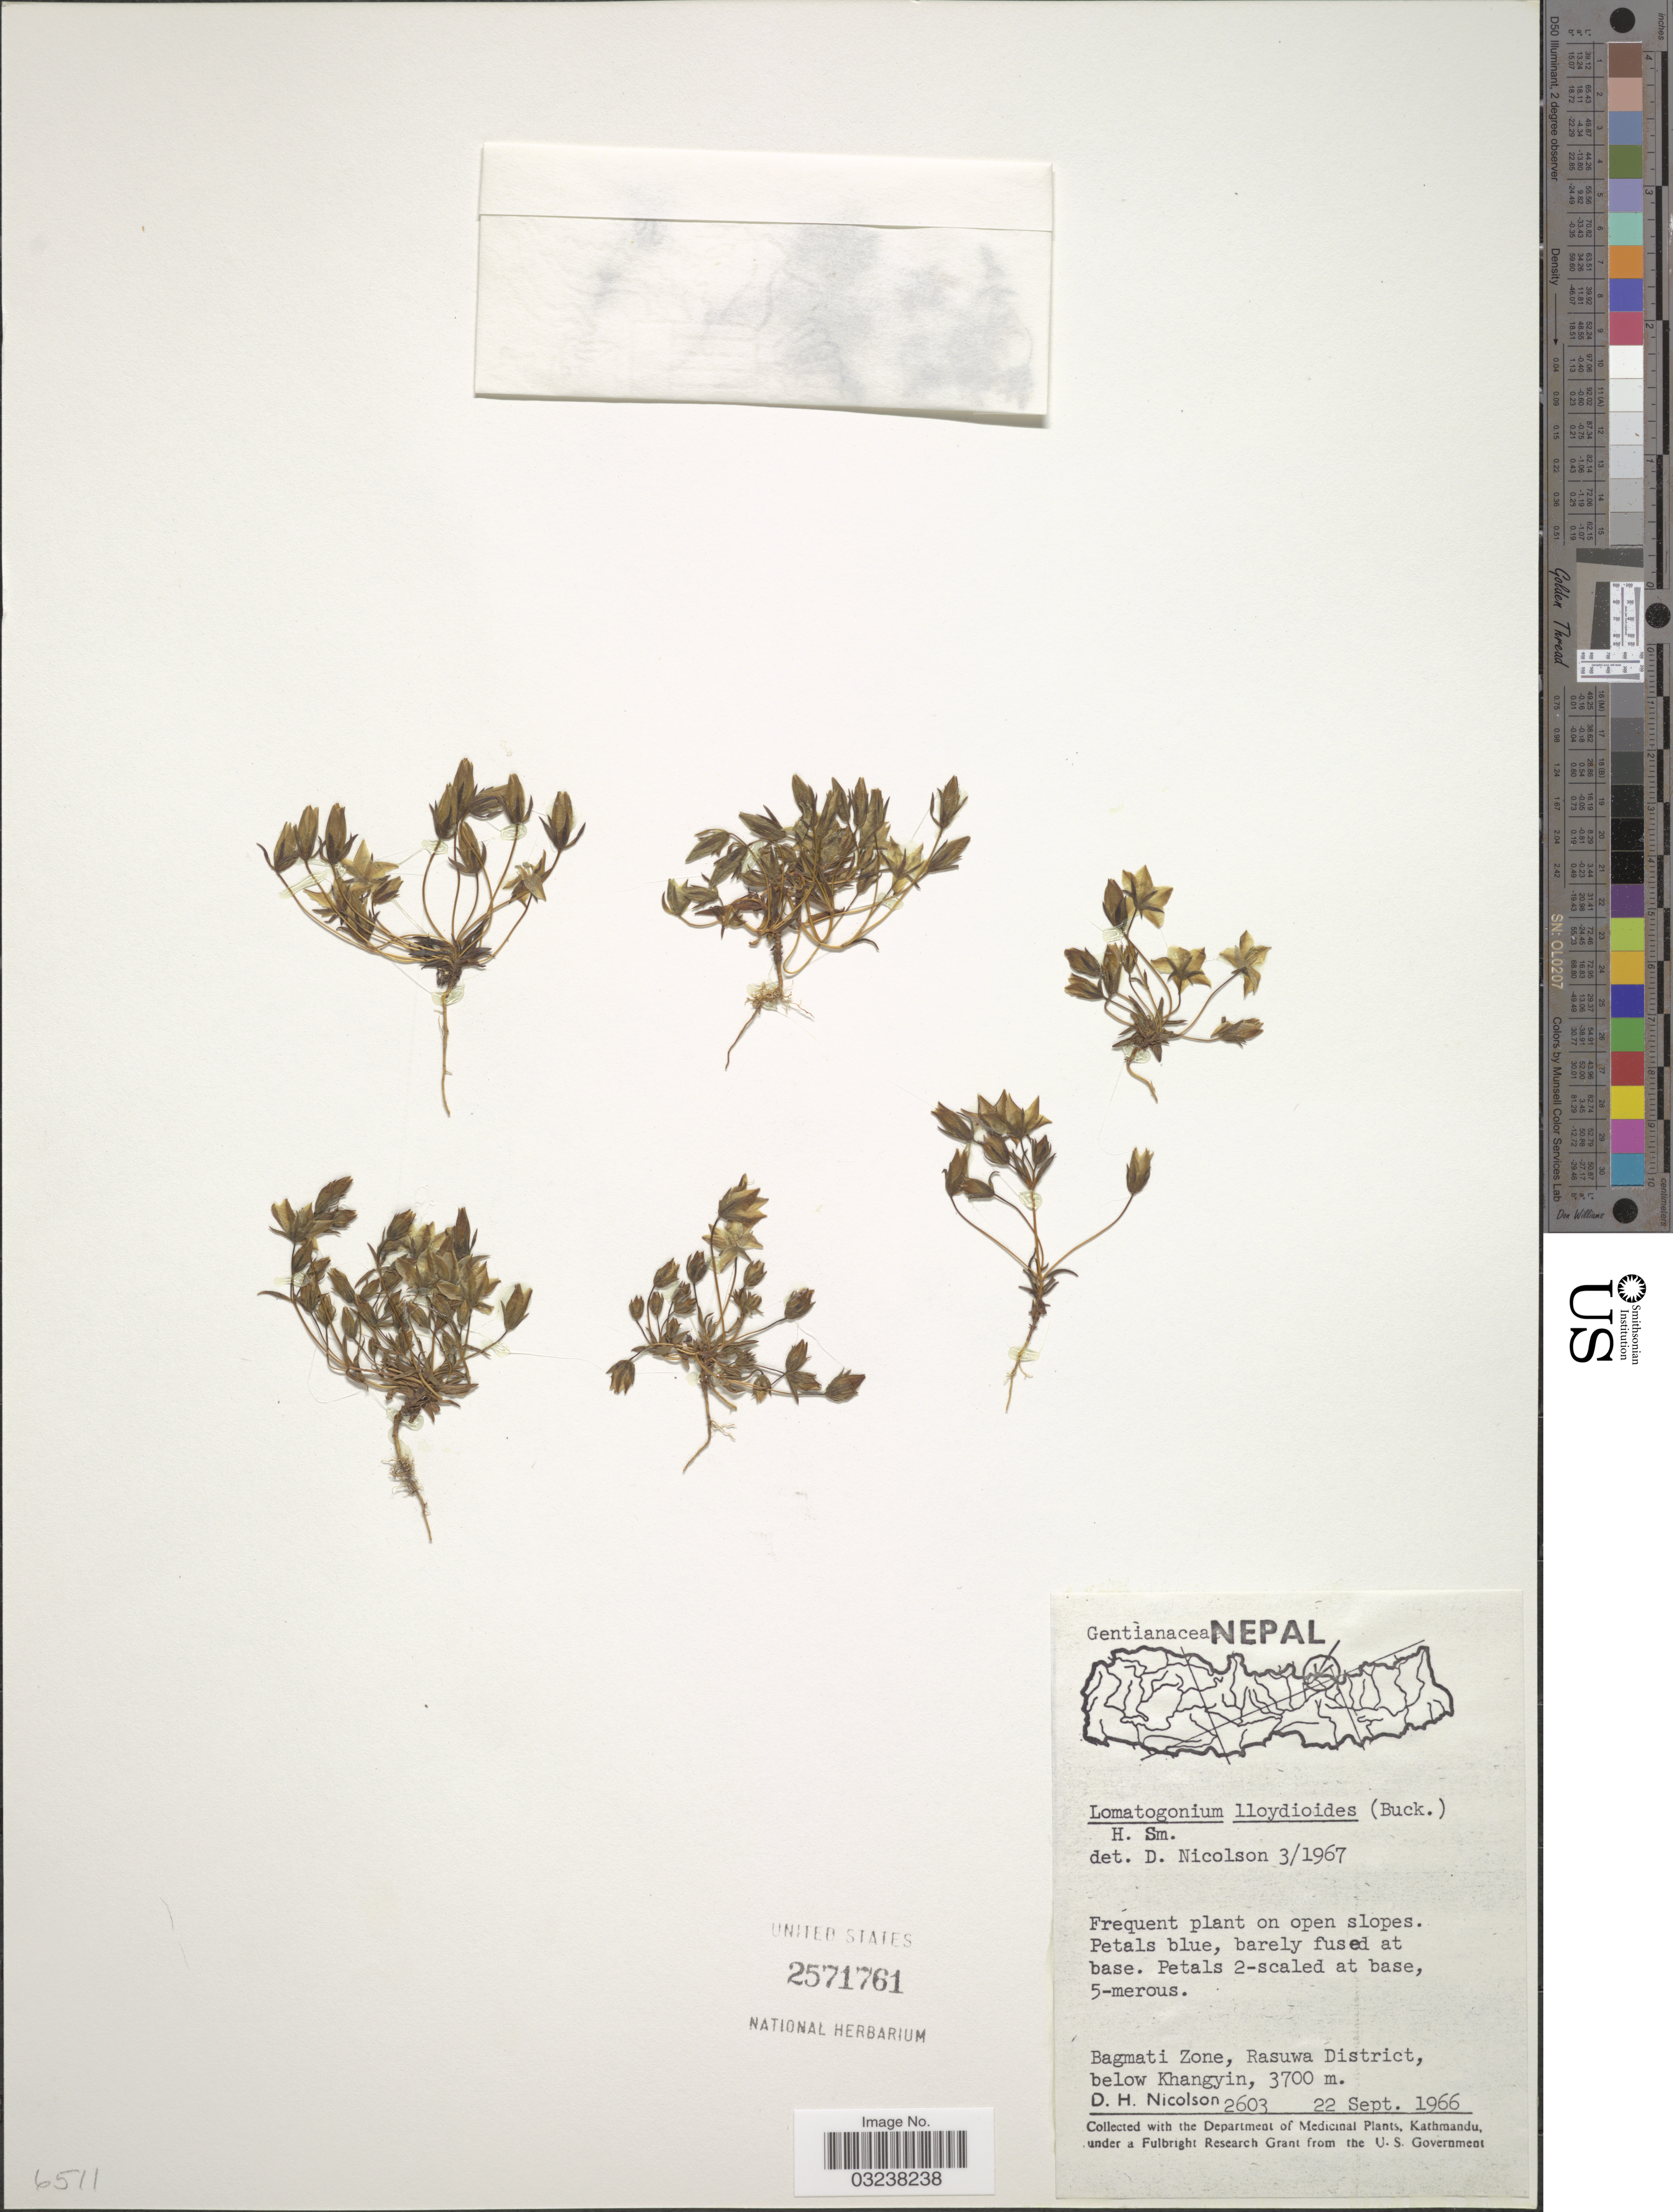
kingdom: Plantae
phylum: Tracheophyta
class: Magnoliopsida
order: Gentianales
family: Gentianaceae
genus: Lomatogonium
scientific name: Lomatogonium lloydioides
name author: (Burkill) Harry Sm. ex Chater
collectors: D. H. Nicolson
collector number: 2603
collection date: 1966-09-22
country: Nepal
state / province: Bagmati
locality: Bagmati Zone, Rasuwa District, below Khangyin.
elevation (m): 3700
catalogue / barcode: US 2571761